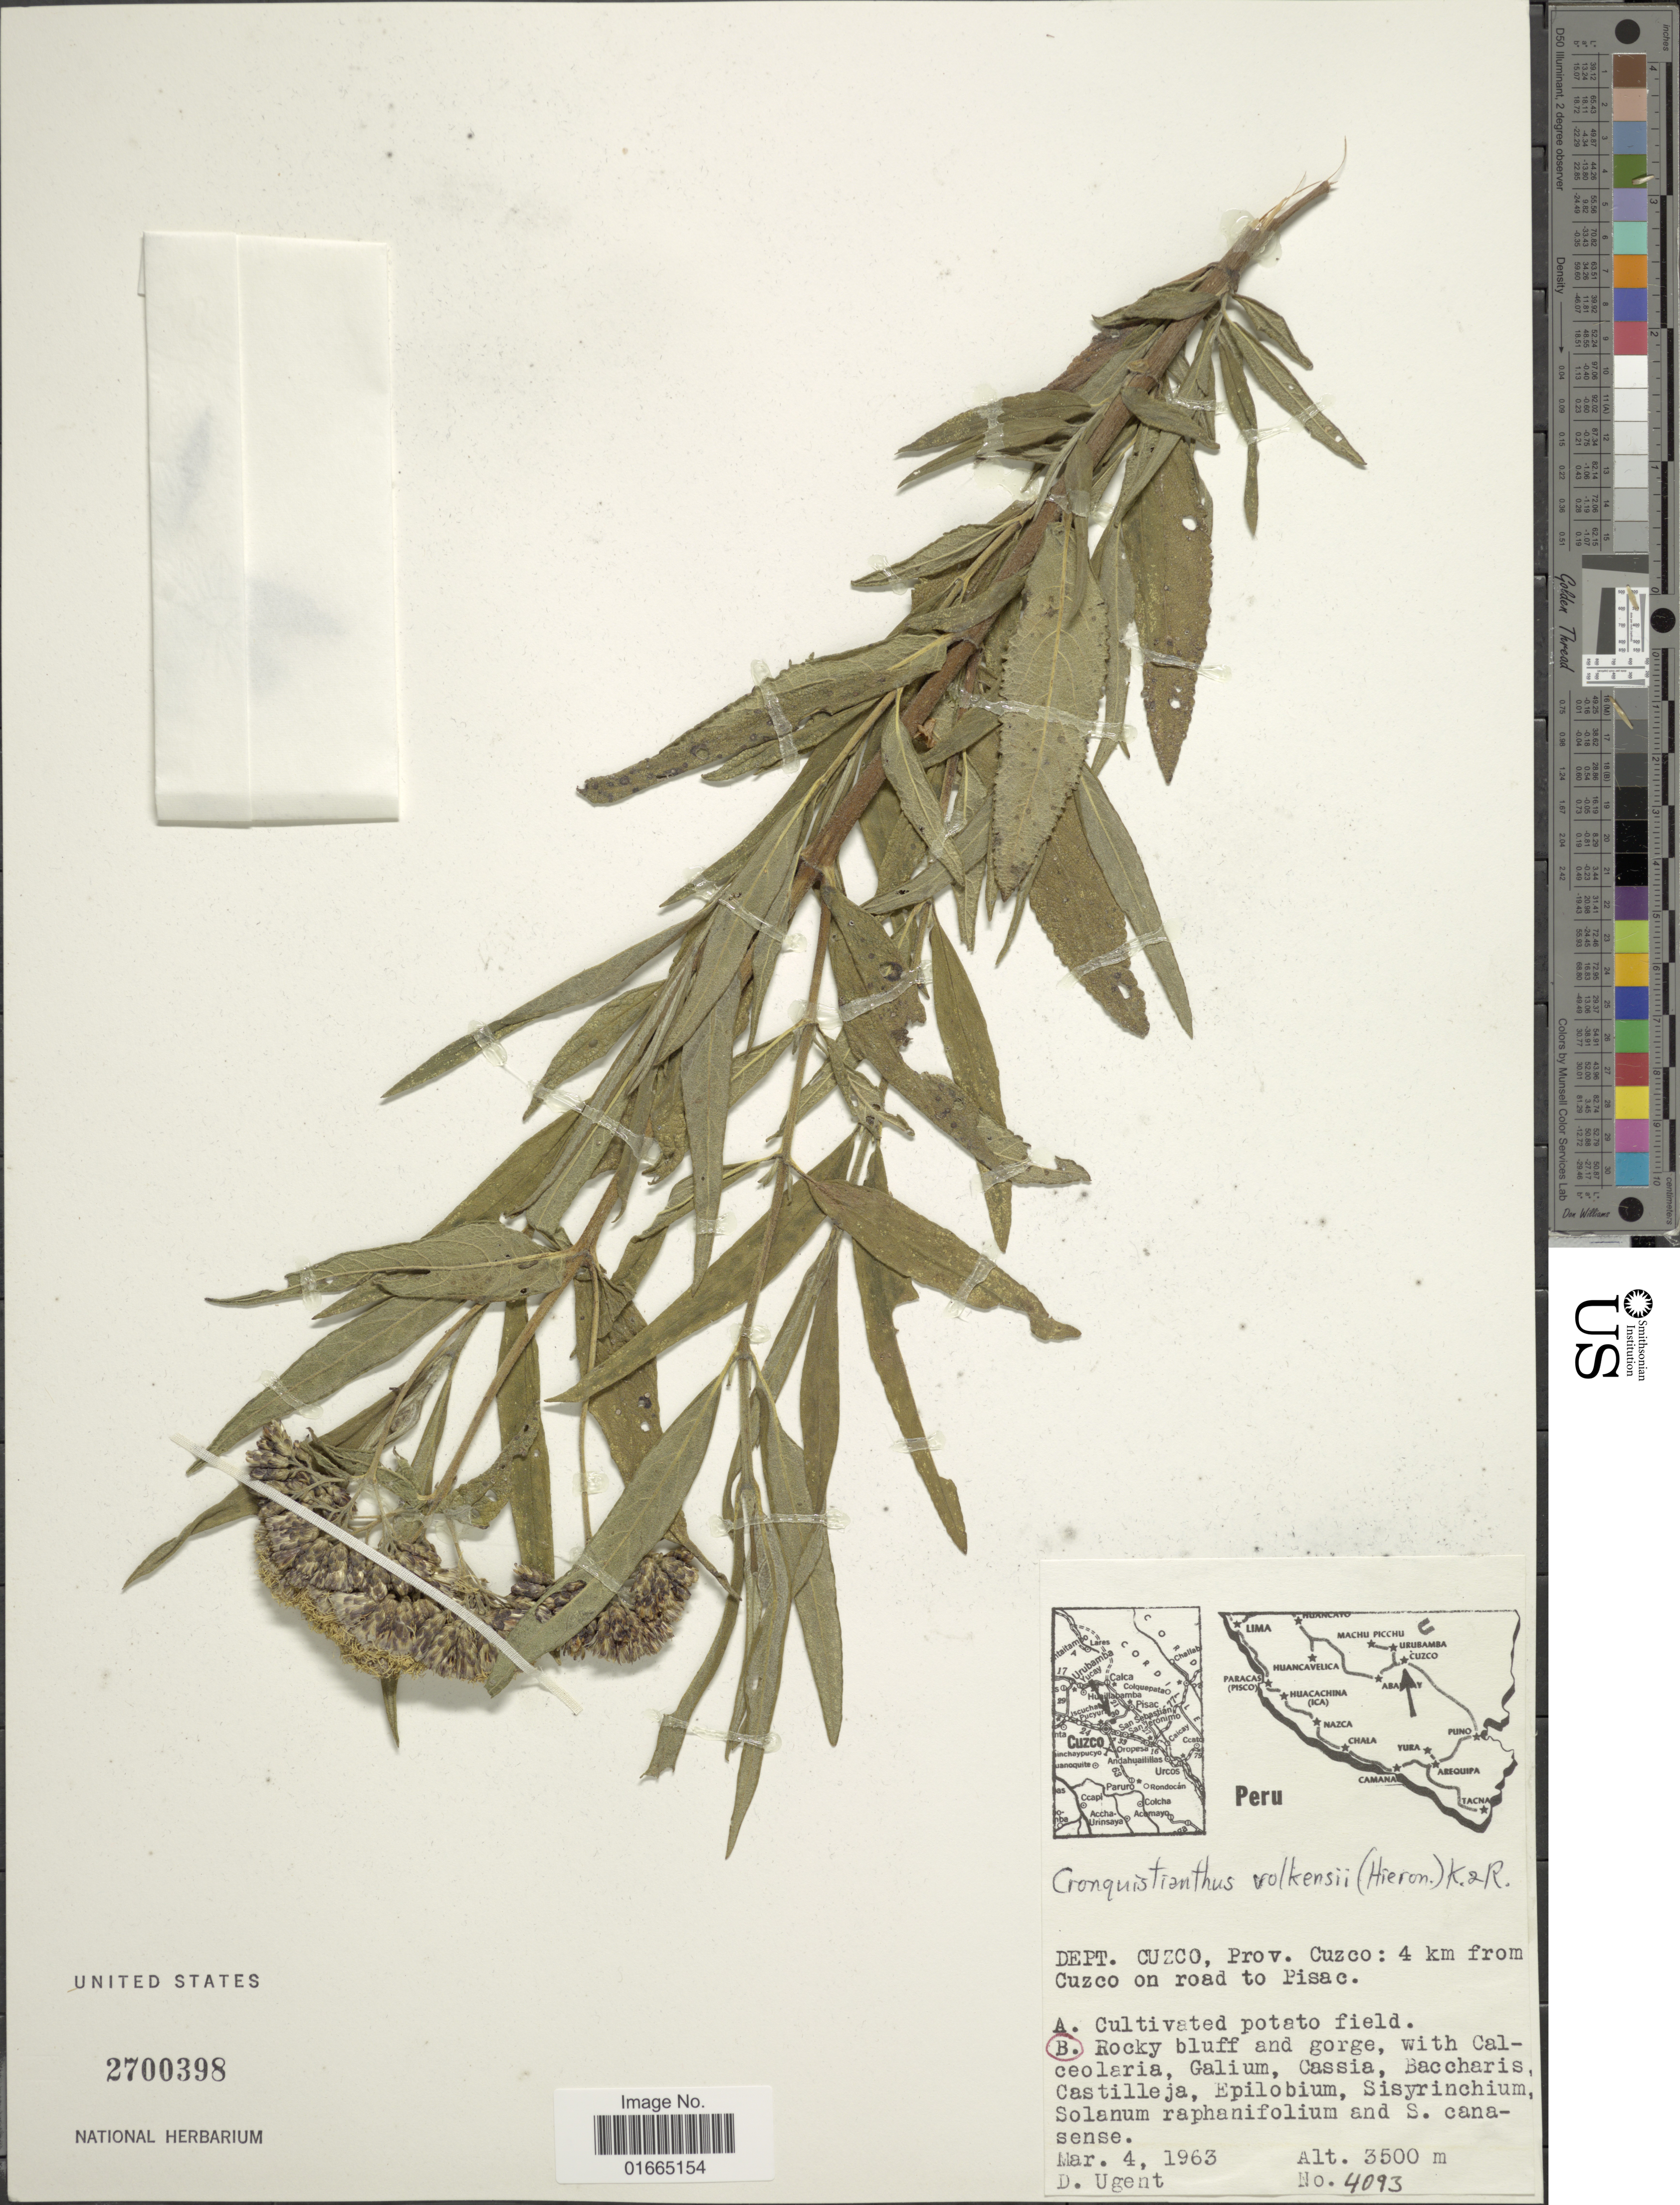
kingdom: Plantae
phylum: Tracheophyta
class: Magnoliopsida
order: Asterales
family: Asteraceae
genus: Cronquistianthus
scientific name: Cronquistianthus volkensii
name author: (Hieron.) R.M. King & H. Rob.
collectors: D. Ugent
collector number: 4093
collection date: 1963-03-04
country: Peru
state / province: Cusco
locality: Dept. Cuzco, Prov. Cuzco: 4 km from Cuzco on road to Pisac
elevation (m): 3500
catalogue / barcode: US 2700398